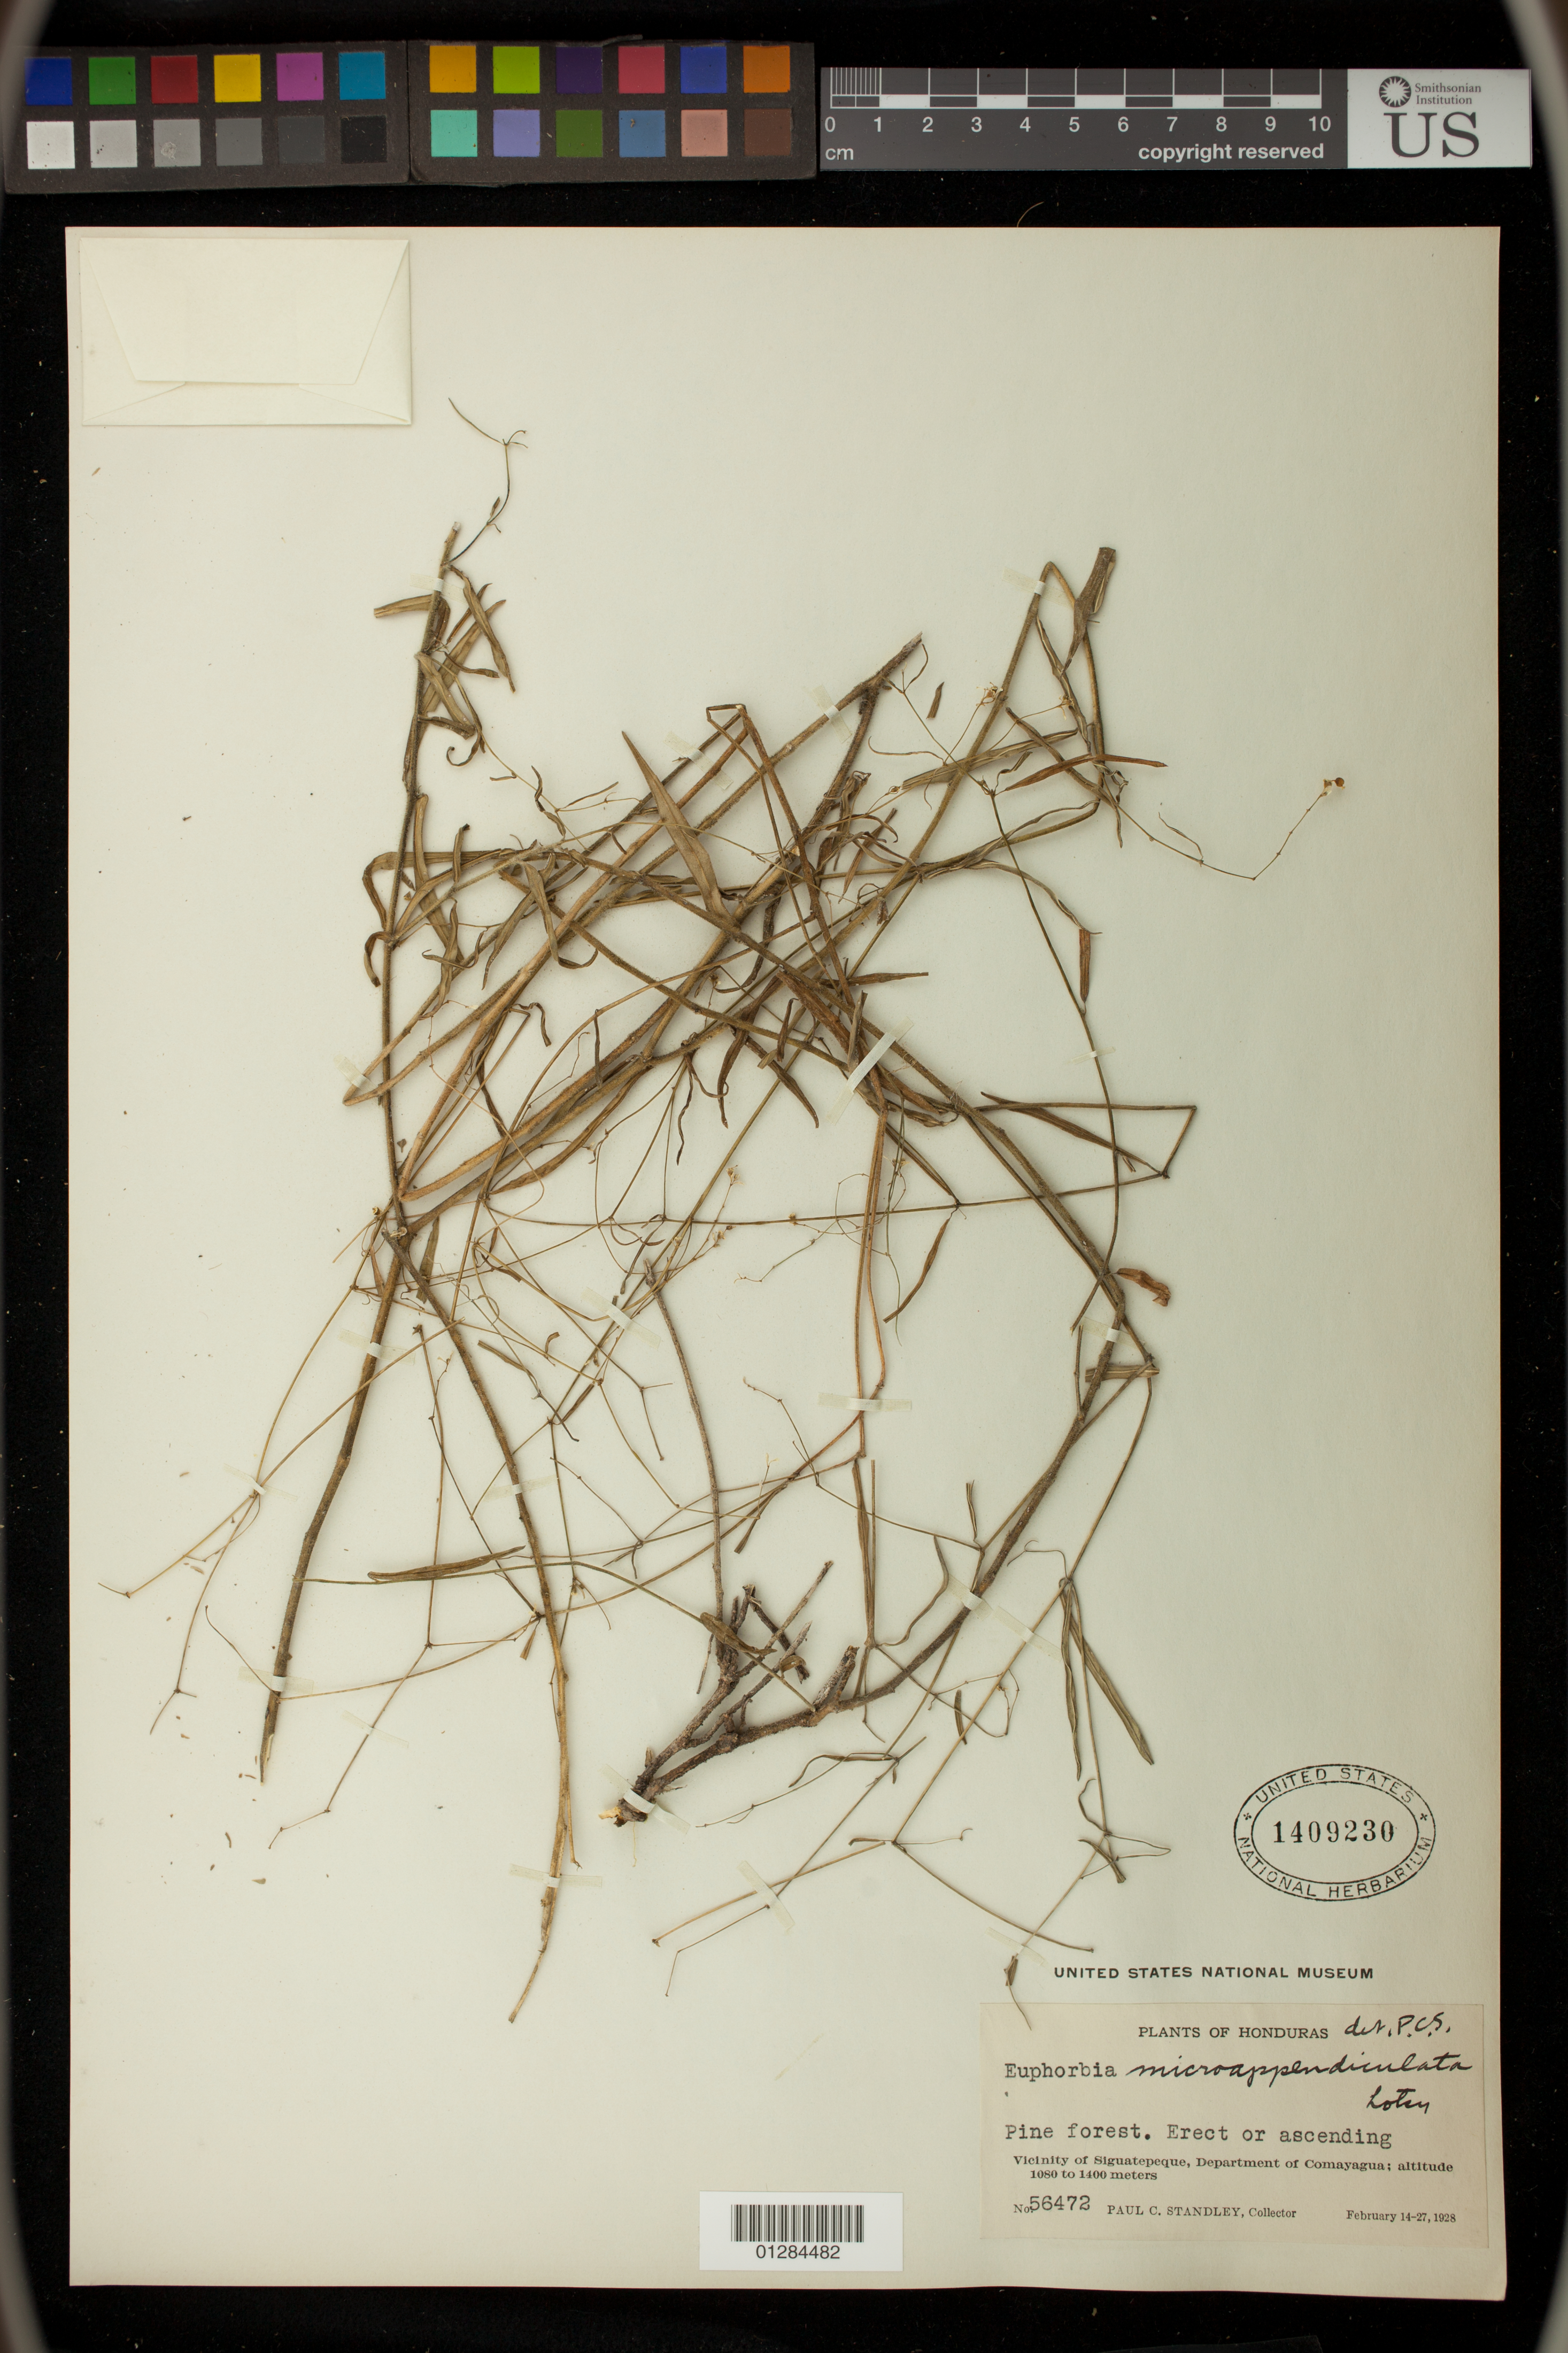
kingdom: Plantae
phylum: Tracheophyta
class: Magnoliopsida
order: Malpighiales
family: Euphorbiaceae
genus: Euphorbia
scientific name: Euphorbia triphylla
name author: (Klotzsch & Garcke) Oudejans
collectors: P. C. Standley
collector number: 56472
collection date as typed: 14 Feb 1928 to 27 Feb 1928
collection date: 1928-02-14/1928-02-27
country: Honduras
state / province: Comayagua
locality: Vicinity of Siguatepeque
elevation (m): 1080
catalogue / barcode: US 1409230